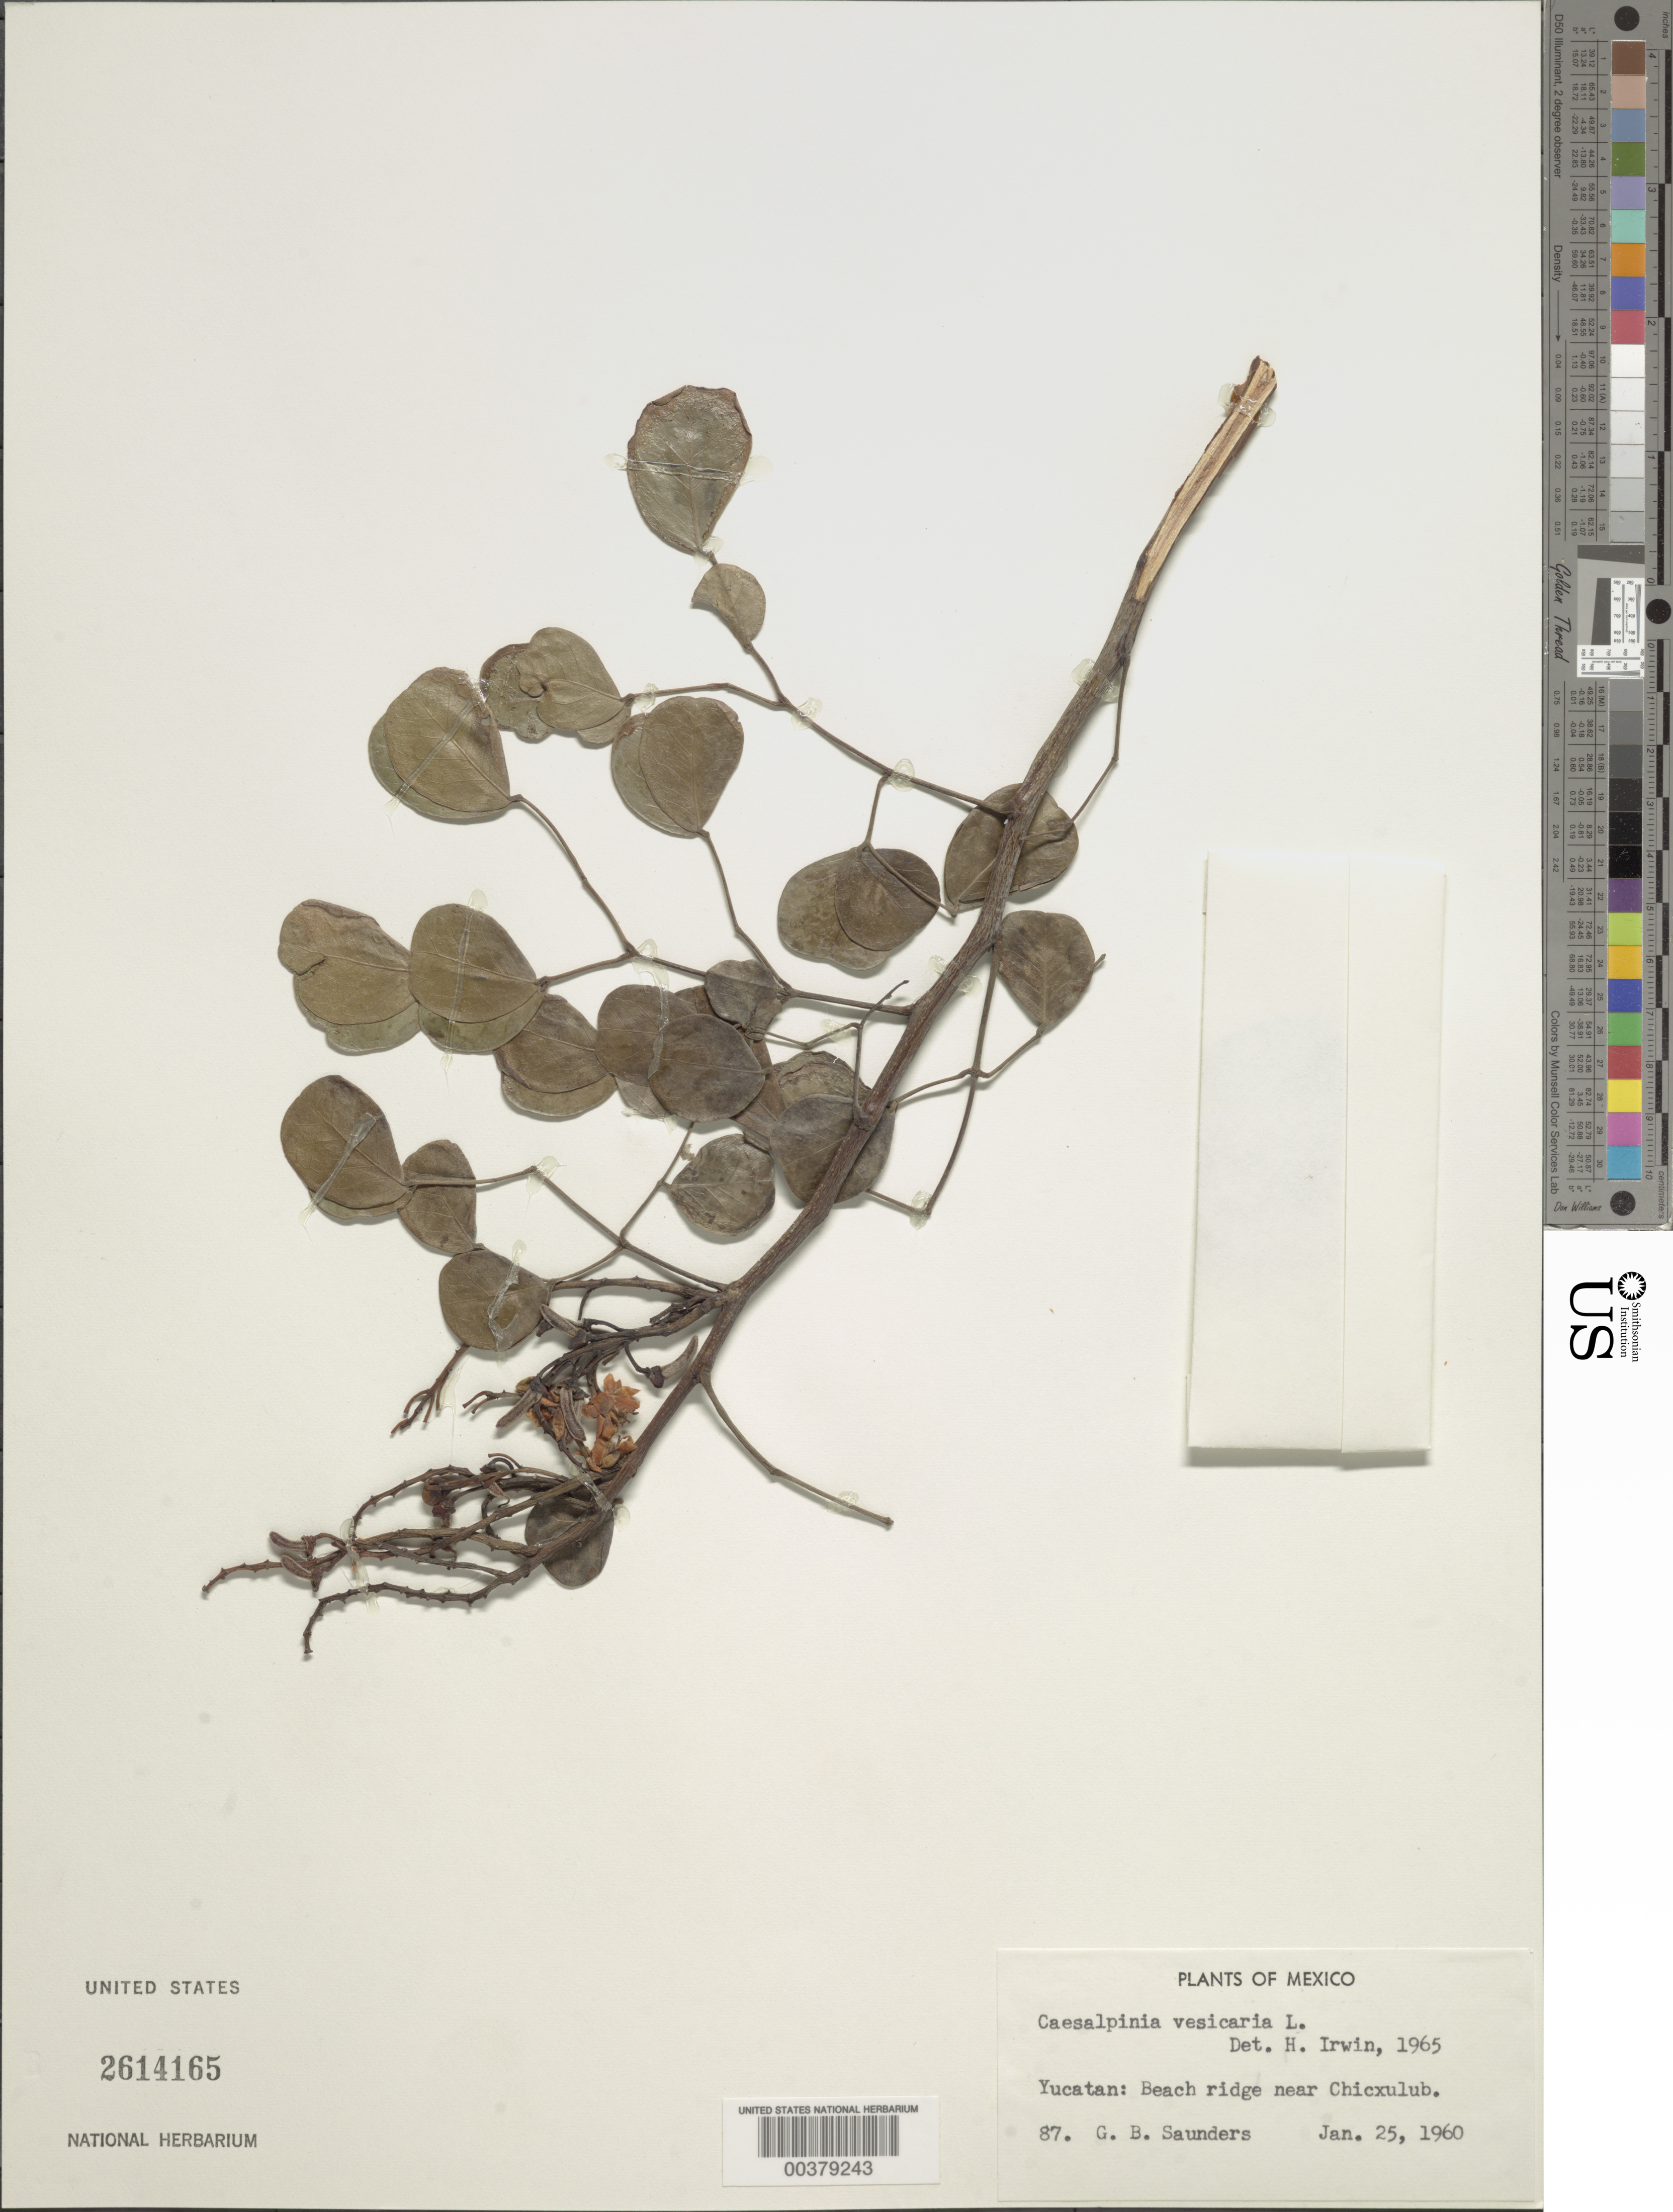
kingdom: Plantae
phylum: Tracheophyta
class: Magnoliopsida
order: Fabales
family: Fabaceae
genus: Tara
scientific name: Tara vesicaria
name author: (L.) Molinari et al.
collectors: G. B. Saunders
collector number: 87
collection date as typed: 25 Jan 1960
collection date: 1960-01-25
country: Mexico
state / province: Yucatán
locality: Beach ridge near chicxulub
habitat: Beach ridge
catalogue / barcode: US 2614165